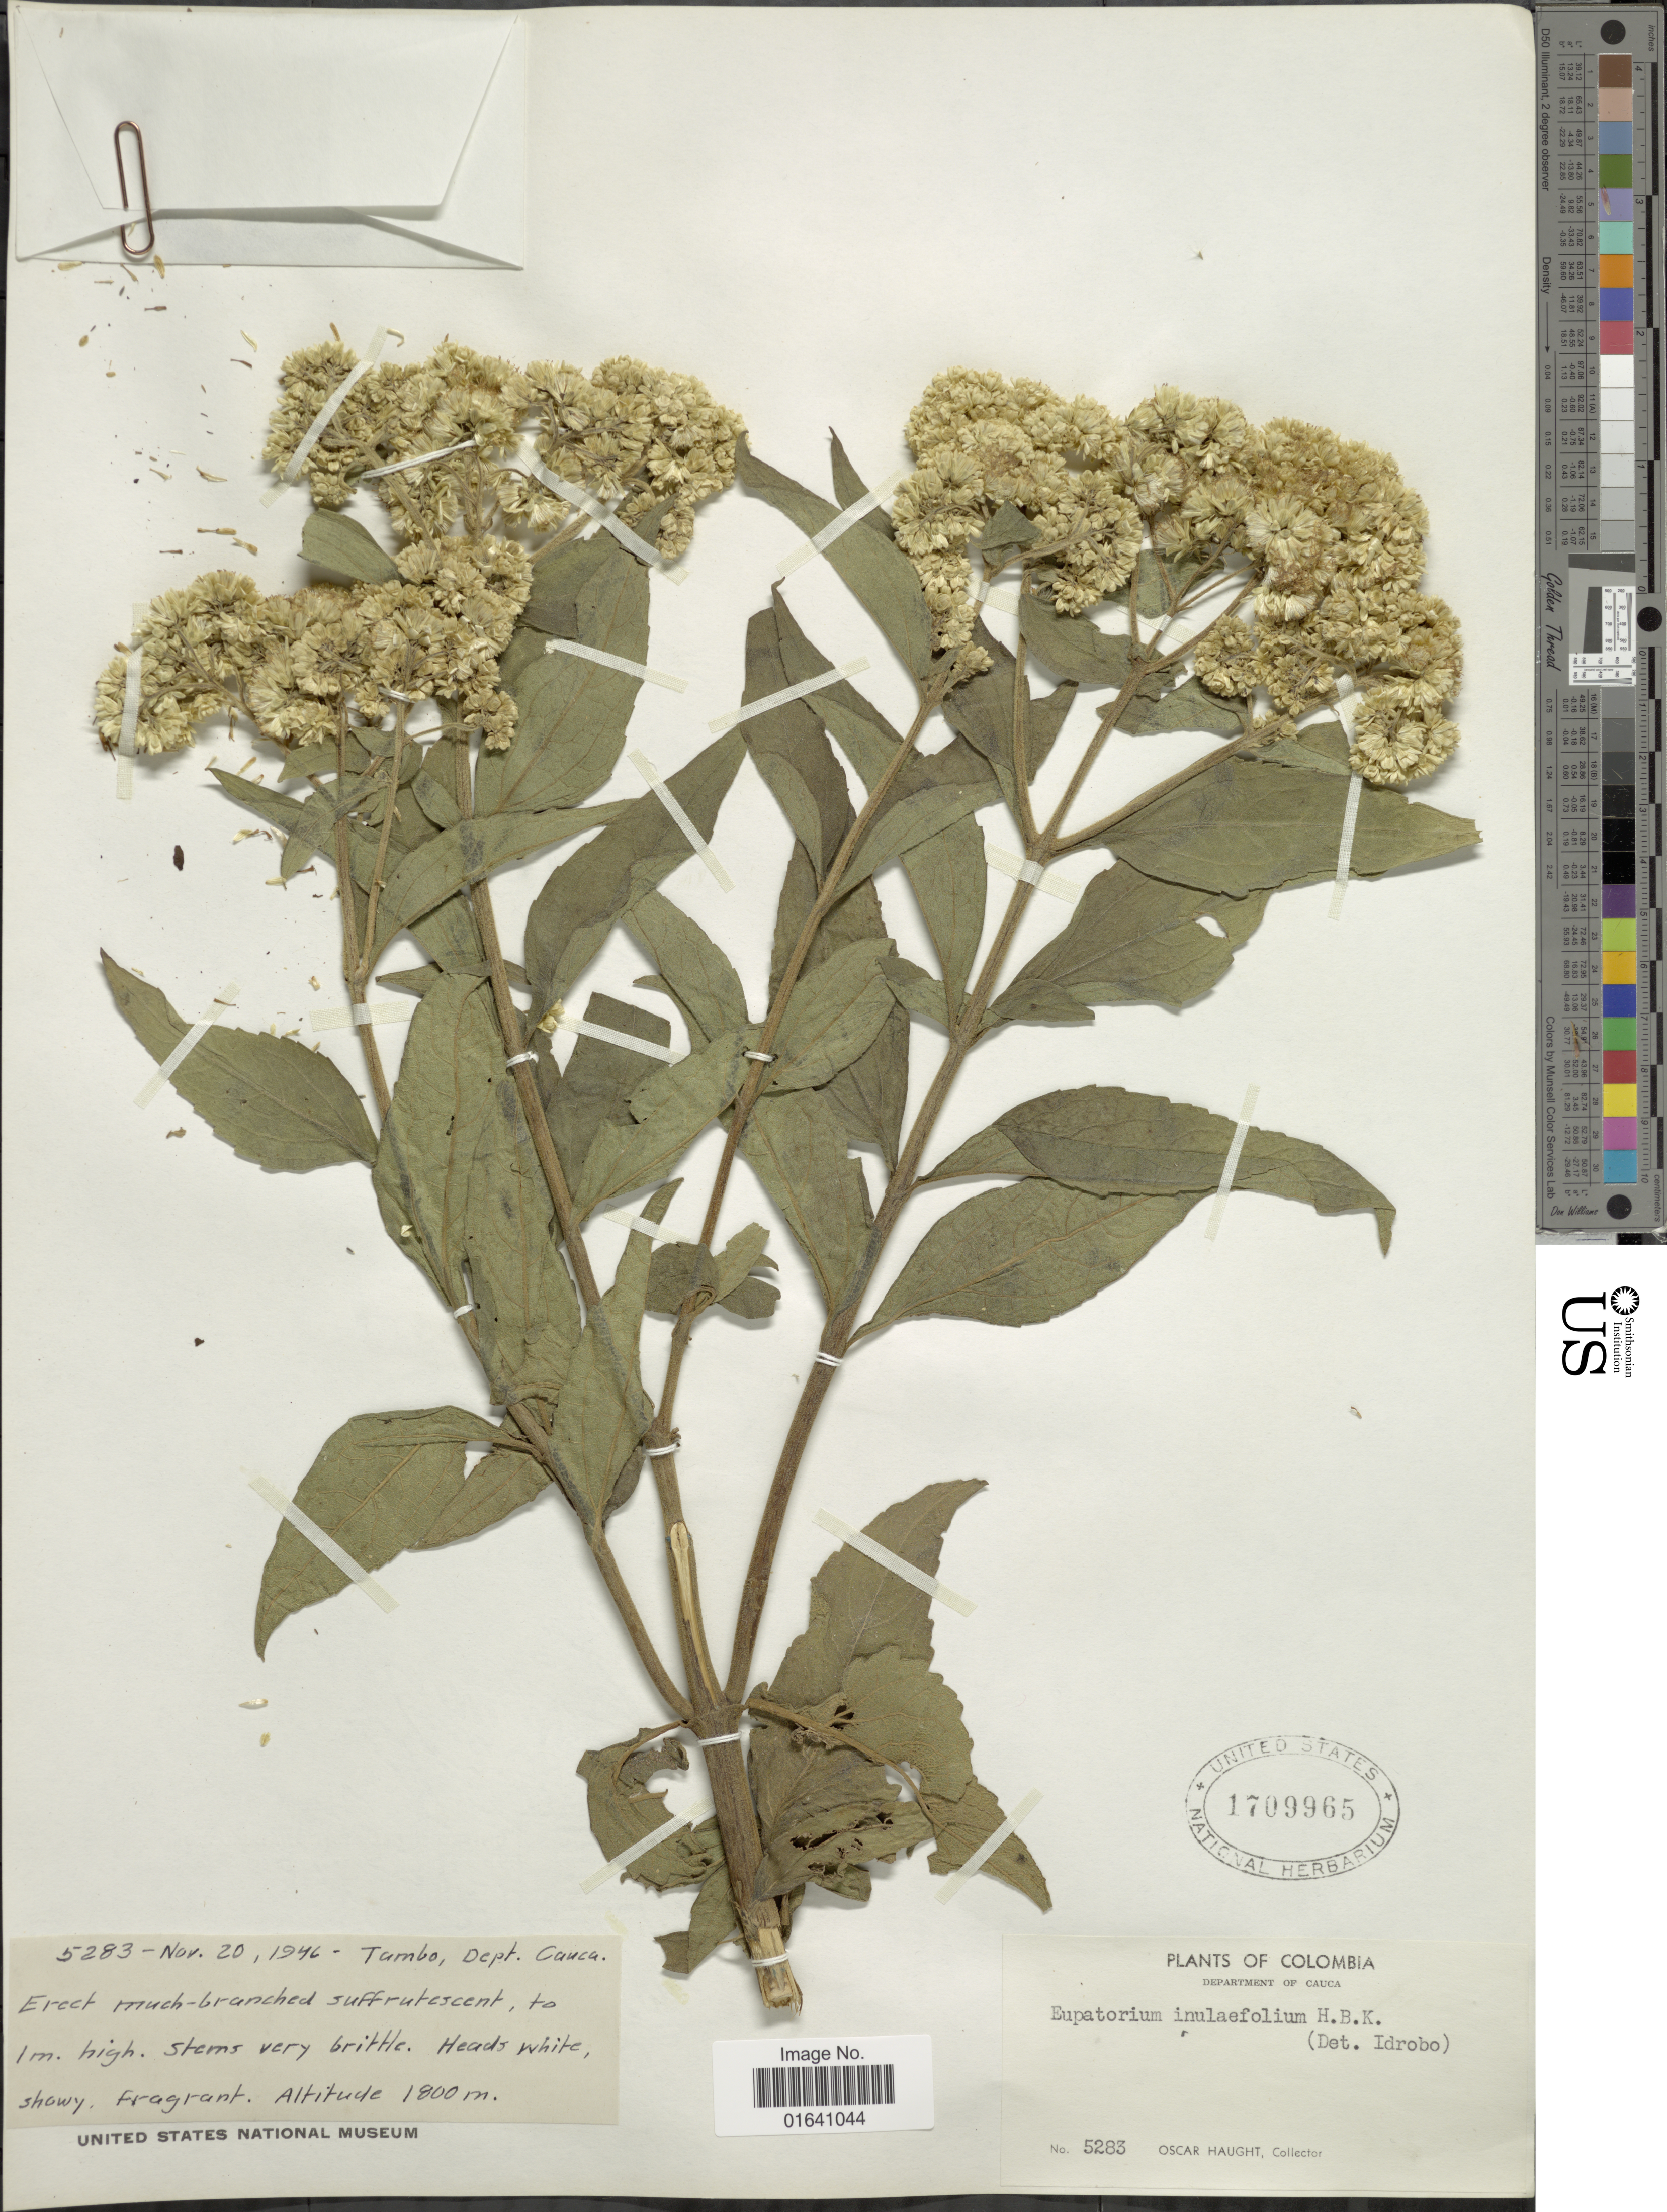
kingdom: Plantae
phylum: Tracheophyta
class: Magnoliopsida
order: Asterales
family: Asteraceae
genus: Austroeupatorium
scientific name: Austroeupatorium inulaefolium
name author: (Kunth) R.M. King & H. Rob.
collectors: O. L. Haught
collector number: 5283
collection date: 1946-11-20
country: Colombia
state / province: Cauca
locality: Departament of Cauca, Tambo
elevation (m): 1800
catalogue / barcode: US 1709965